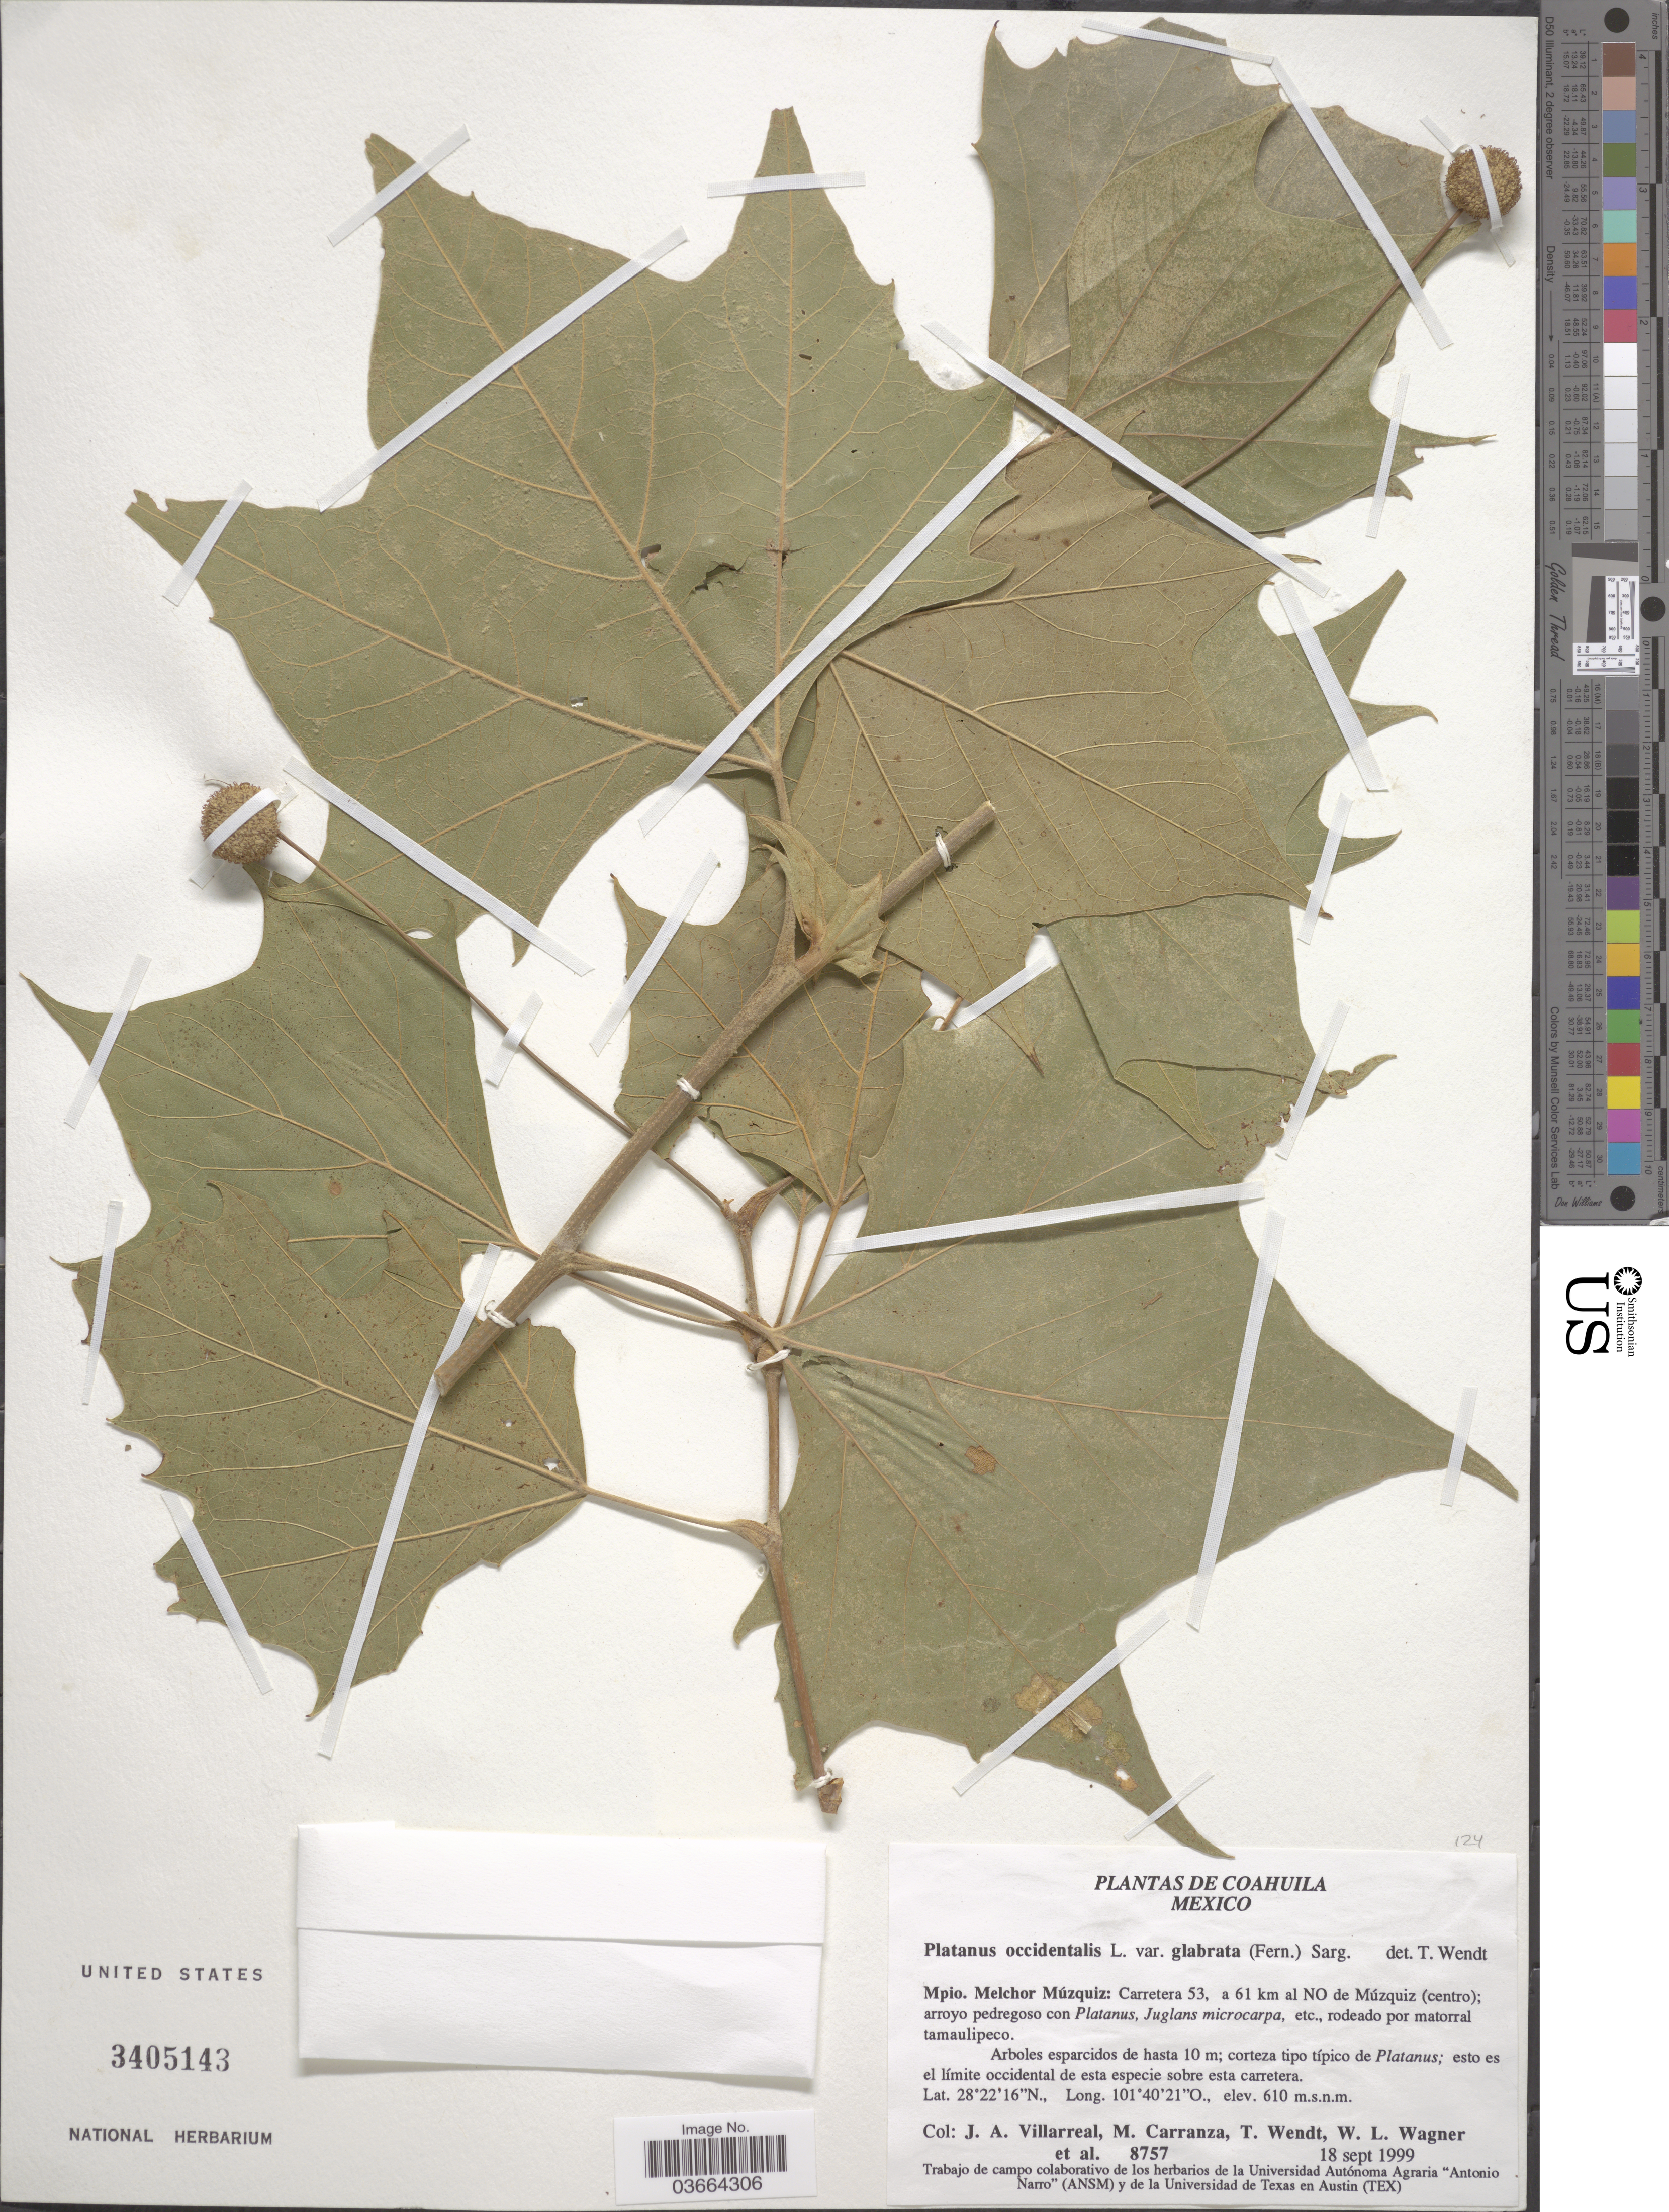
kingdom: Plantae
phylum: Tracheophyta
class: Magnoliopsida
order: Proteales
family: Platanaceae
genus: Platanus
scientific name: Platanus occidentalis var. glabrata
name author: (Fernald) Sarg.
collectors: J. Villarreal, M. Carranza, T. L. Wendt, W. L. Wagner & et al.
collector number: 8757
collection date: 1999-09-18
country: Mexico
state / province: Coahuila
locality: Mpio. Melchor Múzquiz: Carretera 53. a 61 km al NO de Múzquiz (centro).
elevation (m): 610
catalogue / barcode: US 3405143